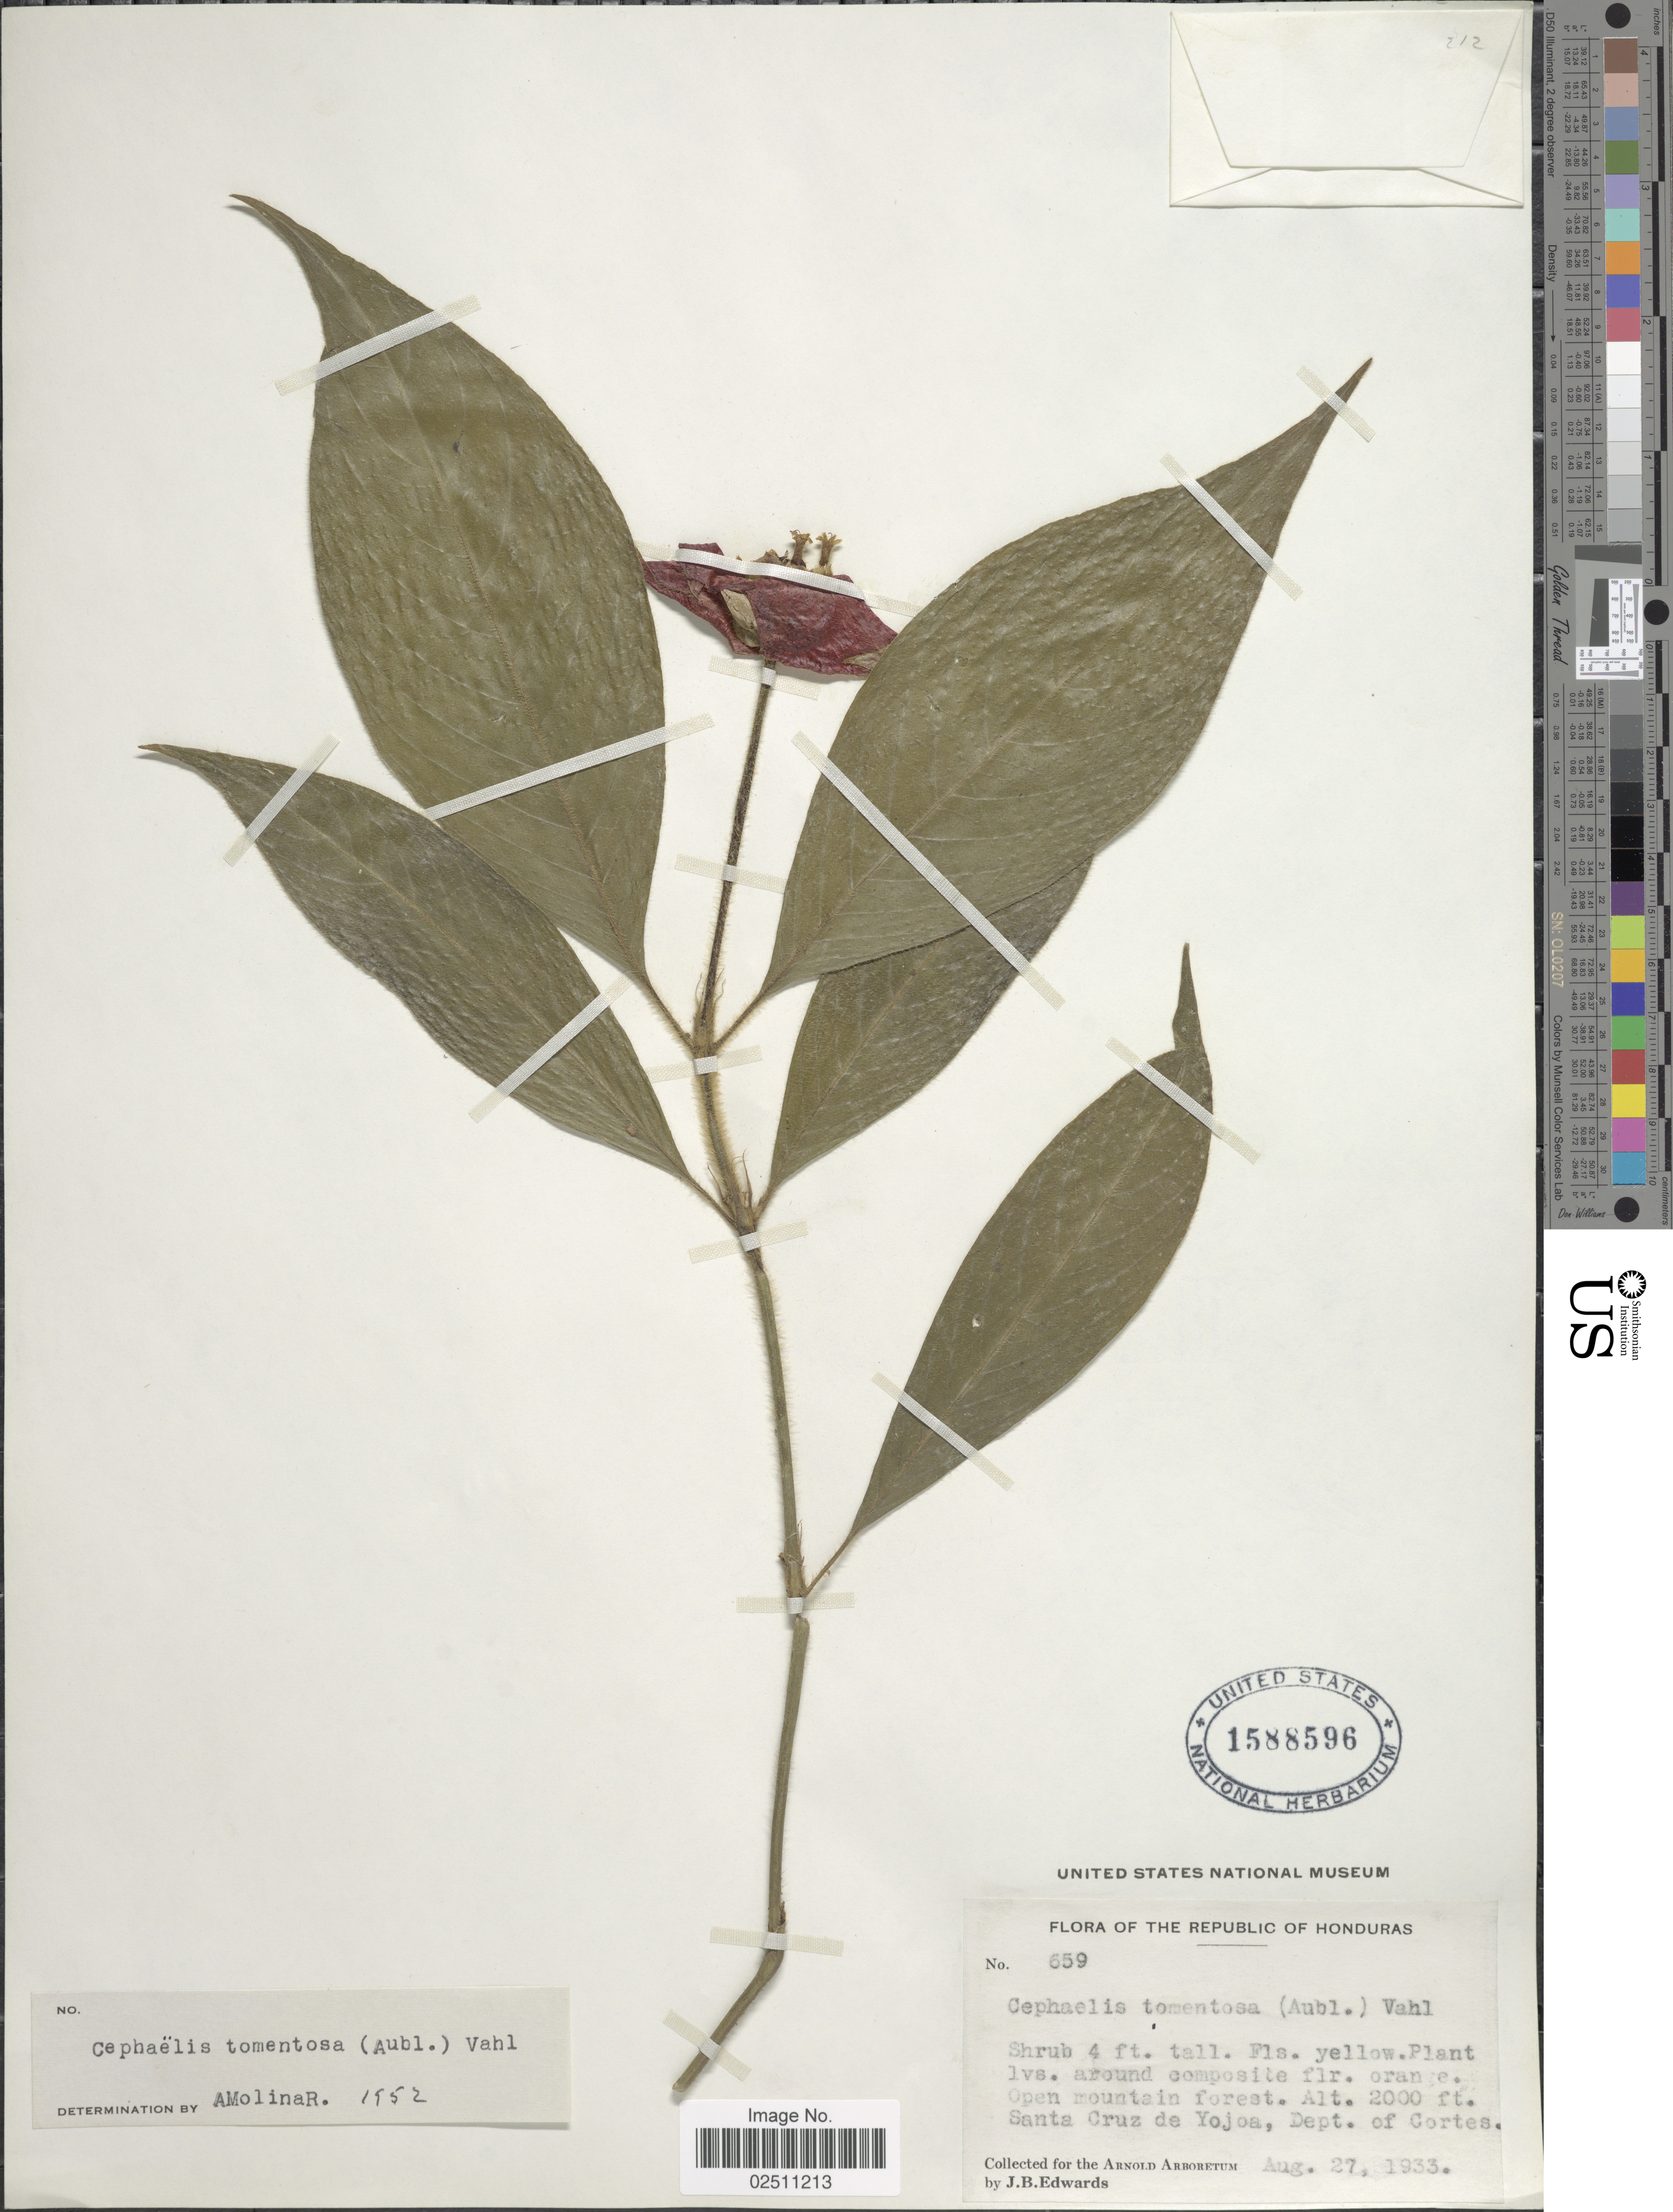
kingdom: Plantae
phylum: Tracheophyta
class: Magnoliopsida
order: Gentianales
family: Rubiaceae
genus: Psychotria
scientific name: Psychotria poeppigiana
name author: Müll. Arg.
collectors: J. B. Edwards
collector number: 659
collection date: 1933-08-27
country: Honduras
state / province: Cortés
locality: Open mountain forest, Santa Cruz de Yojoa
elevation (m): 610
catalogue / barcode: US 1588596